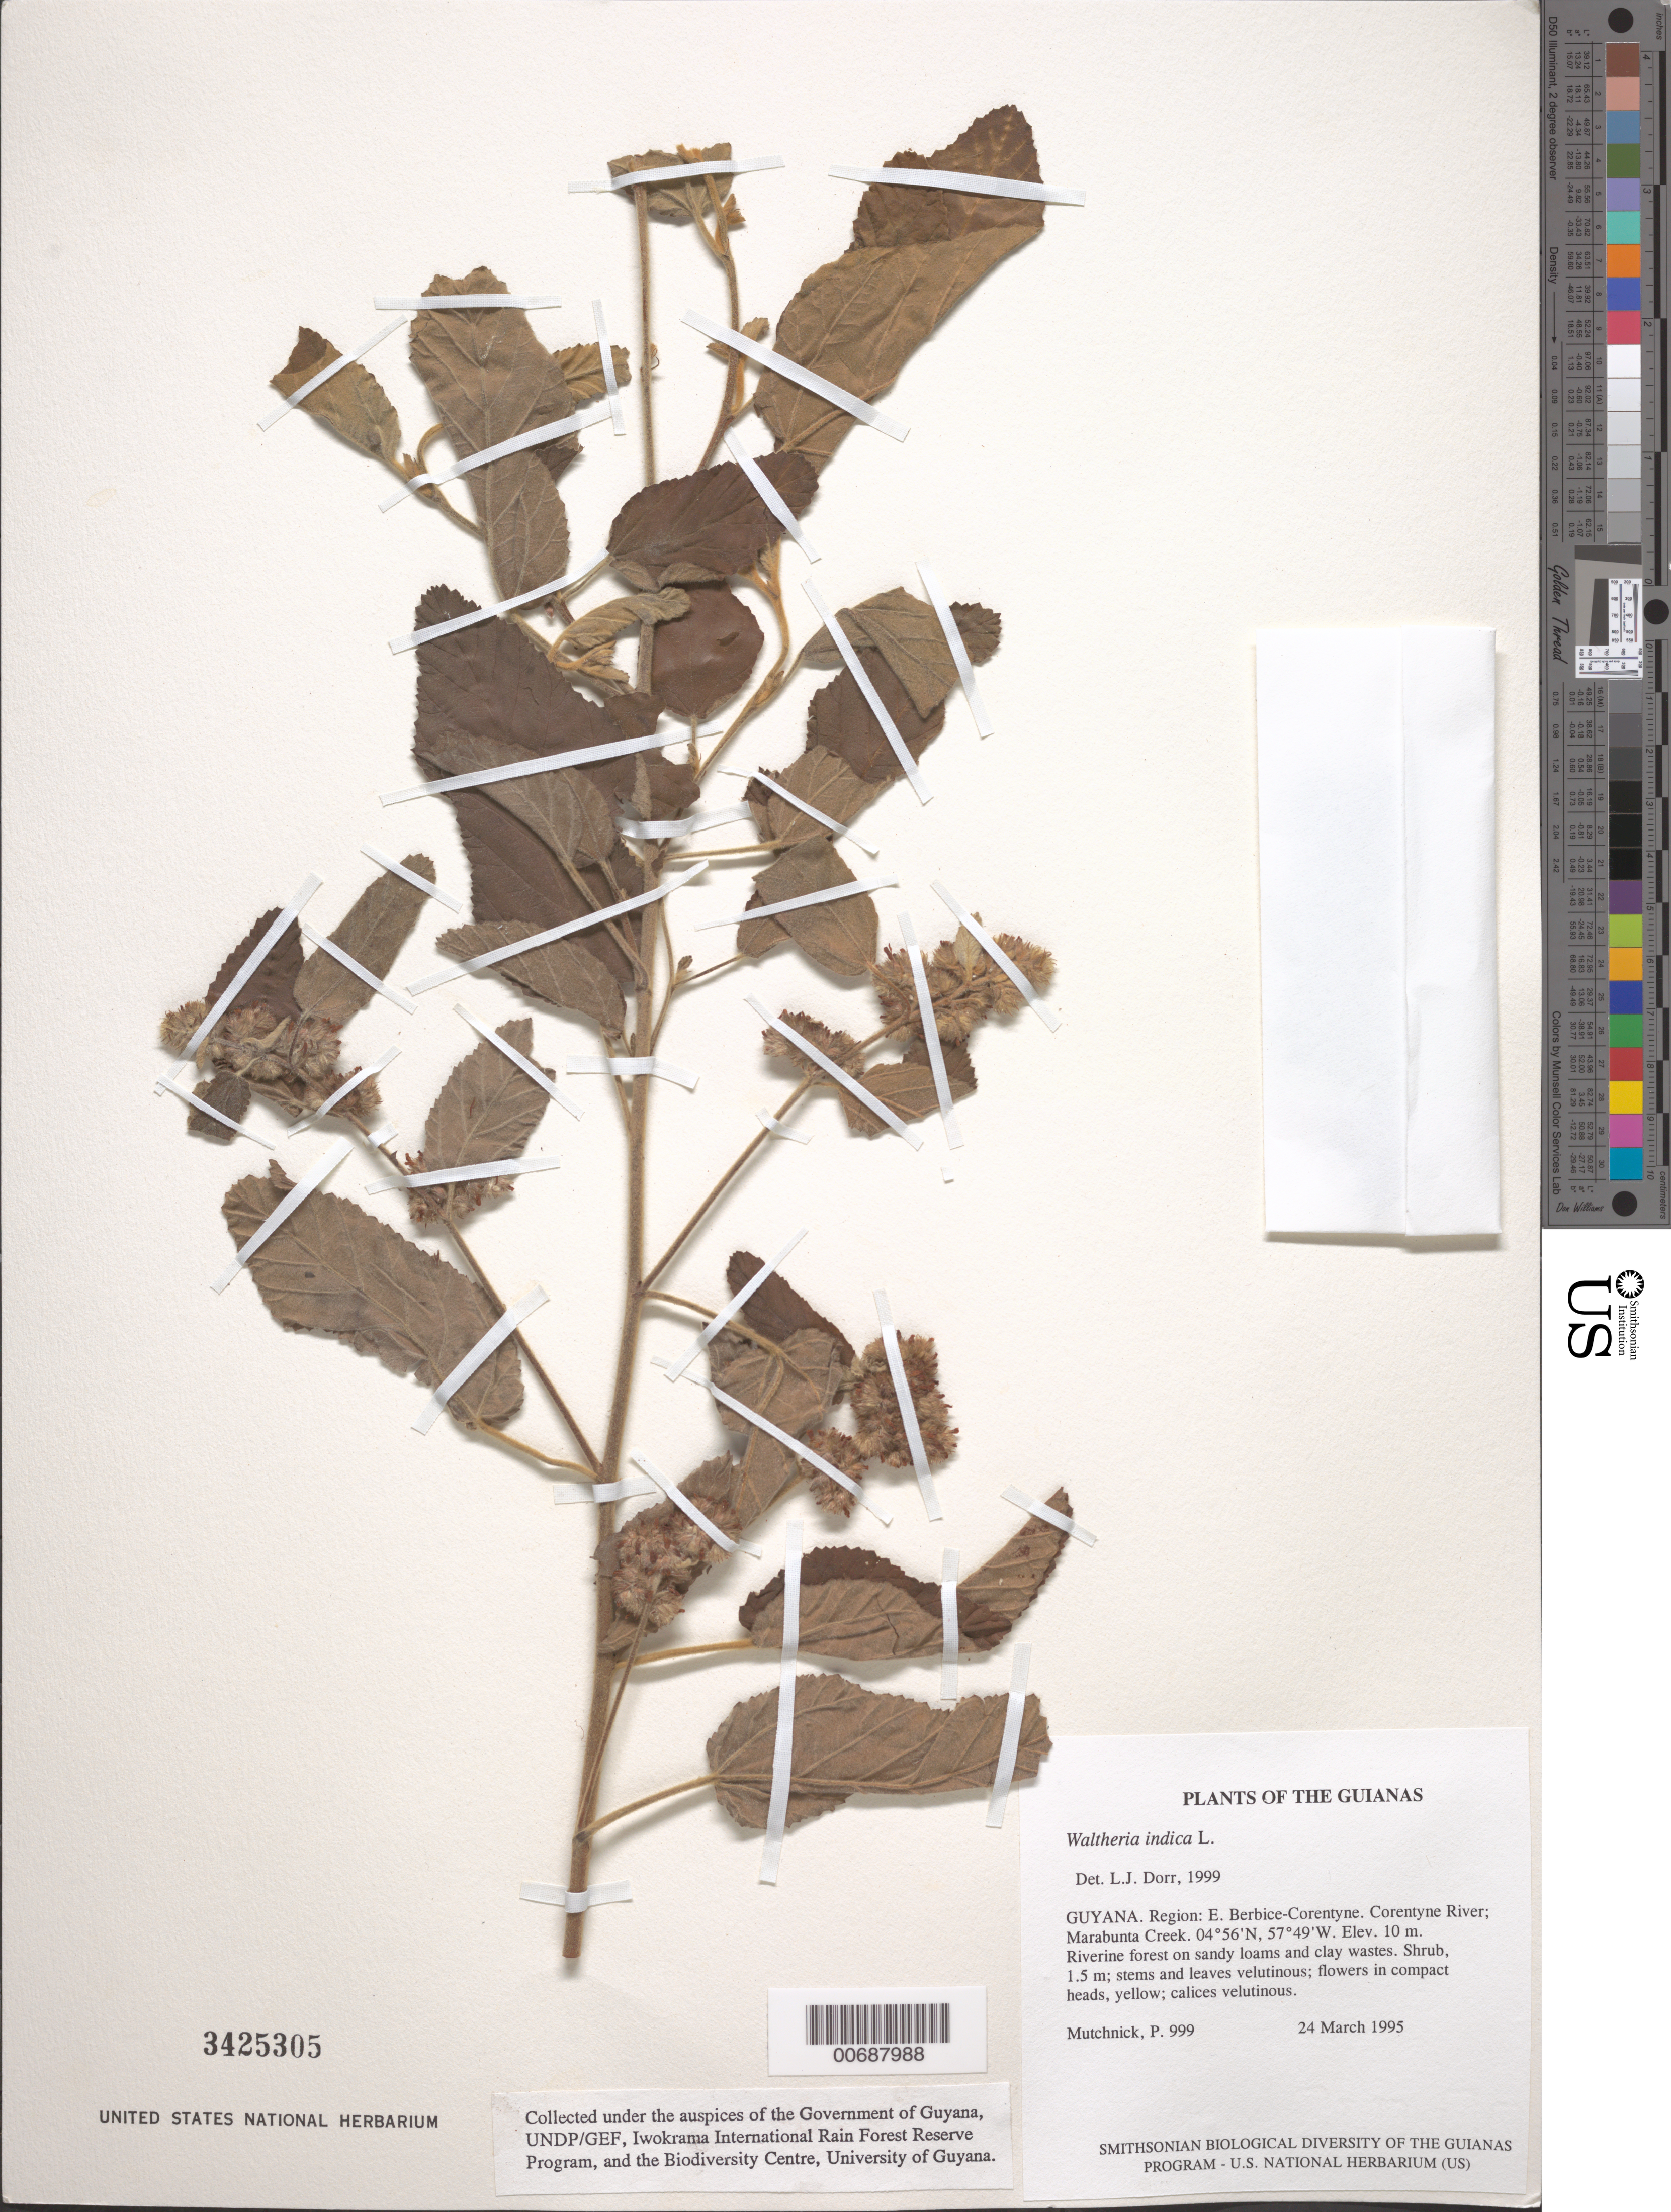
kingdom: Plantae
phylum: Tracheophyta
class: Magnoliopsida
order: Malvales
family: Malvaceae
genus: Waltheria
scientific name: Waltheria indica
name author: L.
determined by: Dorr, L. J., (BOT), Smithsonian Institution - National Museum of Natural History (UNITED STATES)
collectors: P. Mutchnick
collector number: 999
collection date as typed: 24 March 1995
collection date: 1995-03-24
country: Guyana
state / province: E. Berbice-Corentyne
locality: Corentyne River; Marabunta Creek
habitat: Riverine forest on sandy loams and clay wastes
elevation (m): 10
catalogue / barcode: US 3425305